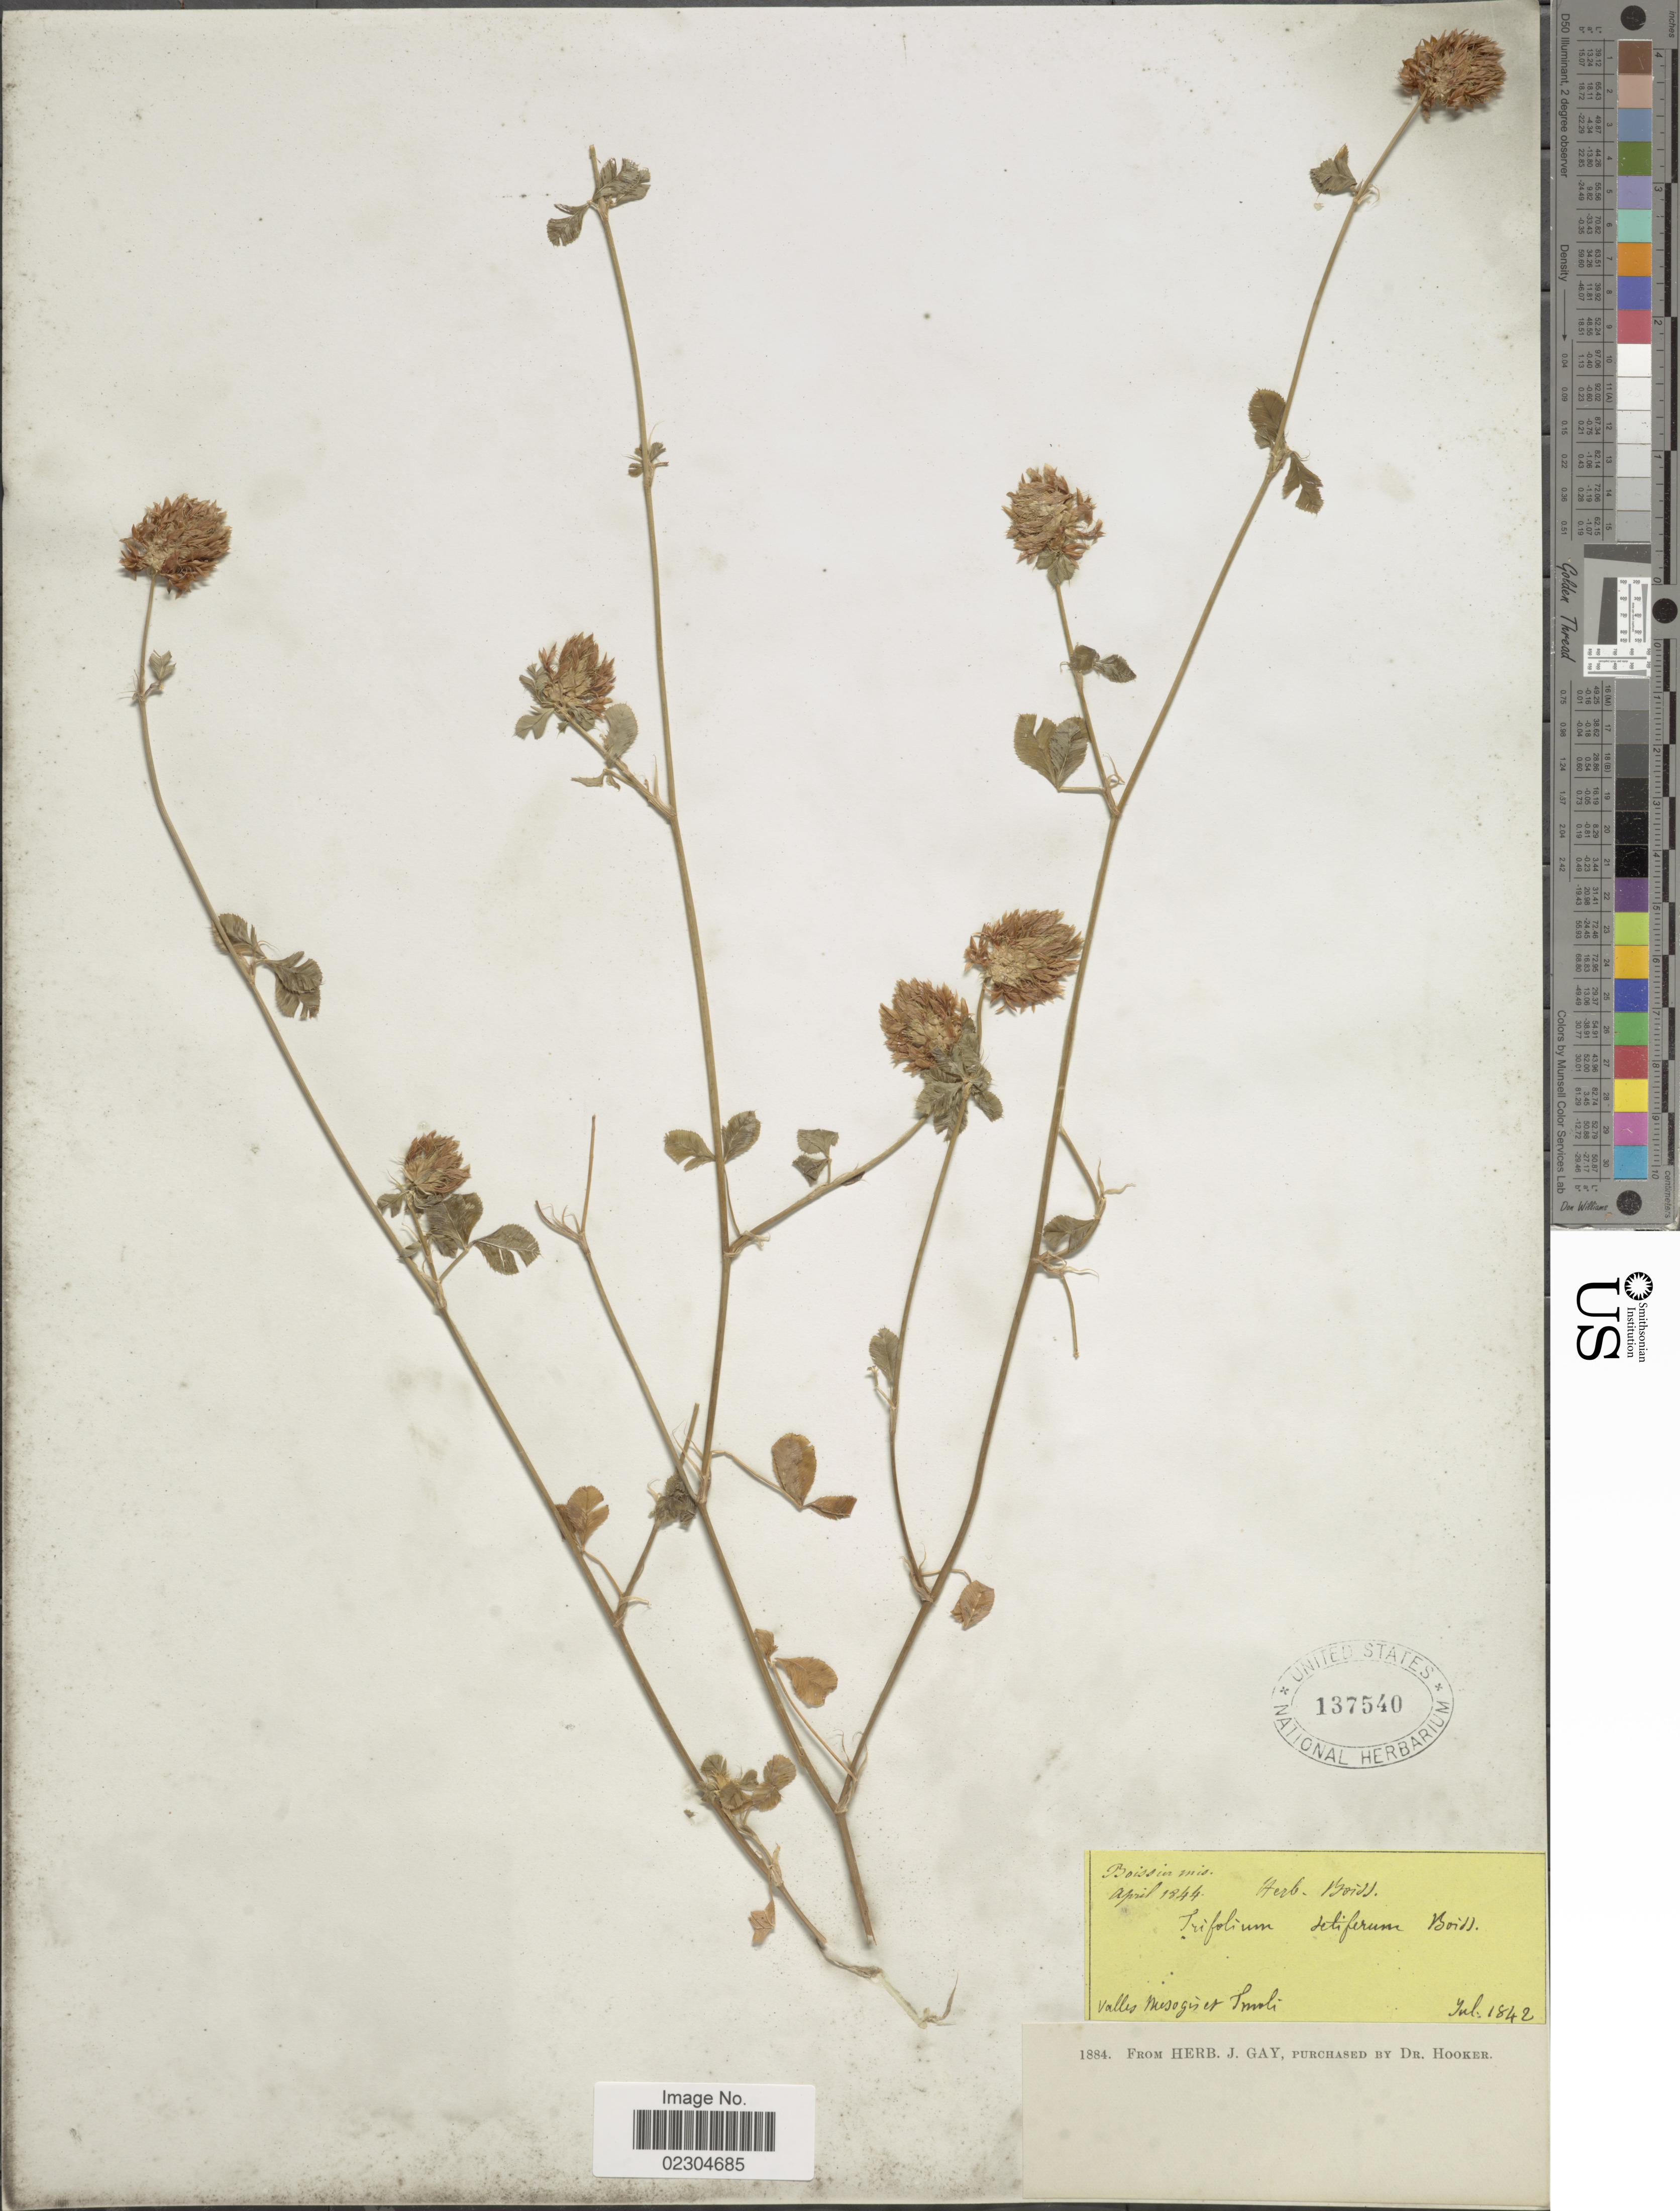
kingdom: Plantae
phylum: Tracheophyta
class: Magnoliopsida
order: Fabales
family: Fabaceae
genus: Trifolium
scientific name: Trifolium setiferum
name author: Boiss.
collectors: Herb. Boissier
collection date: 1842-07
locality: Valles misogisier Timoli [interpreted]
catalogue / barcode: US 137540